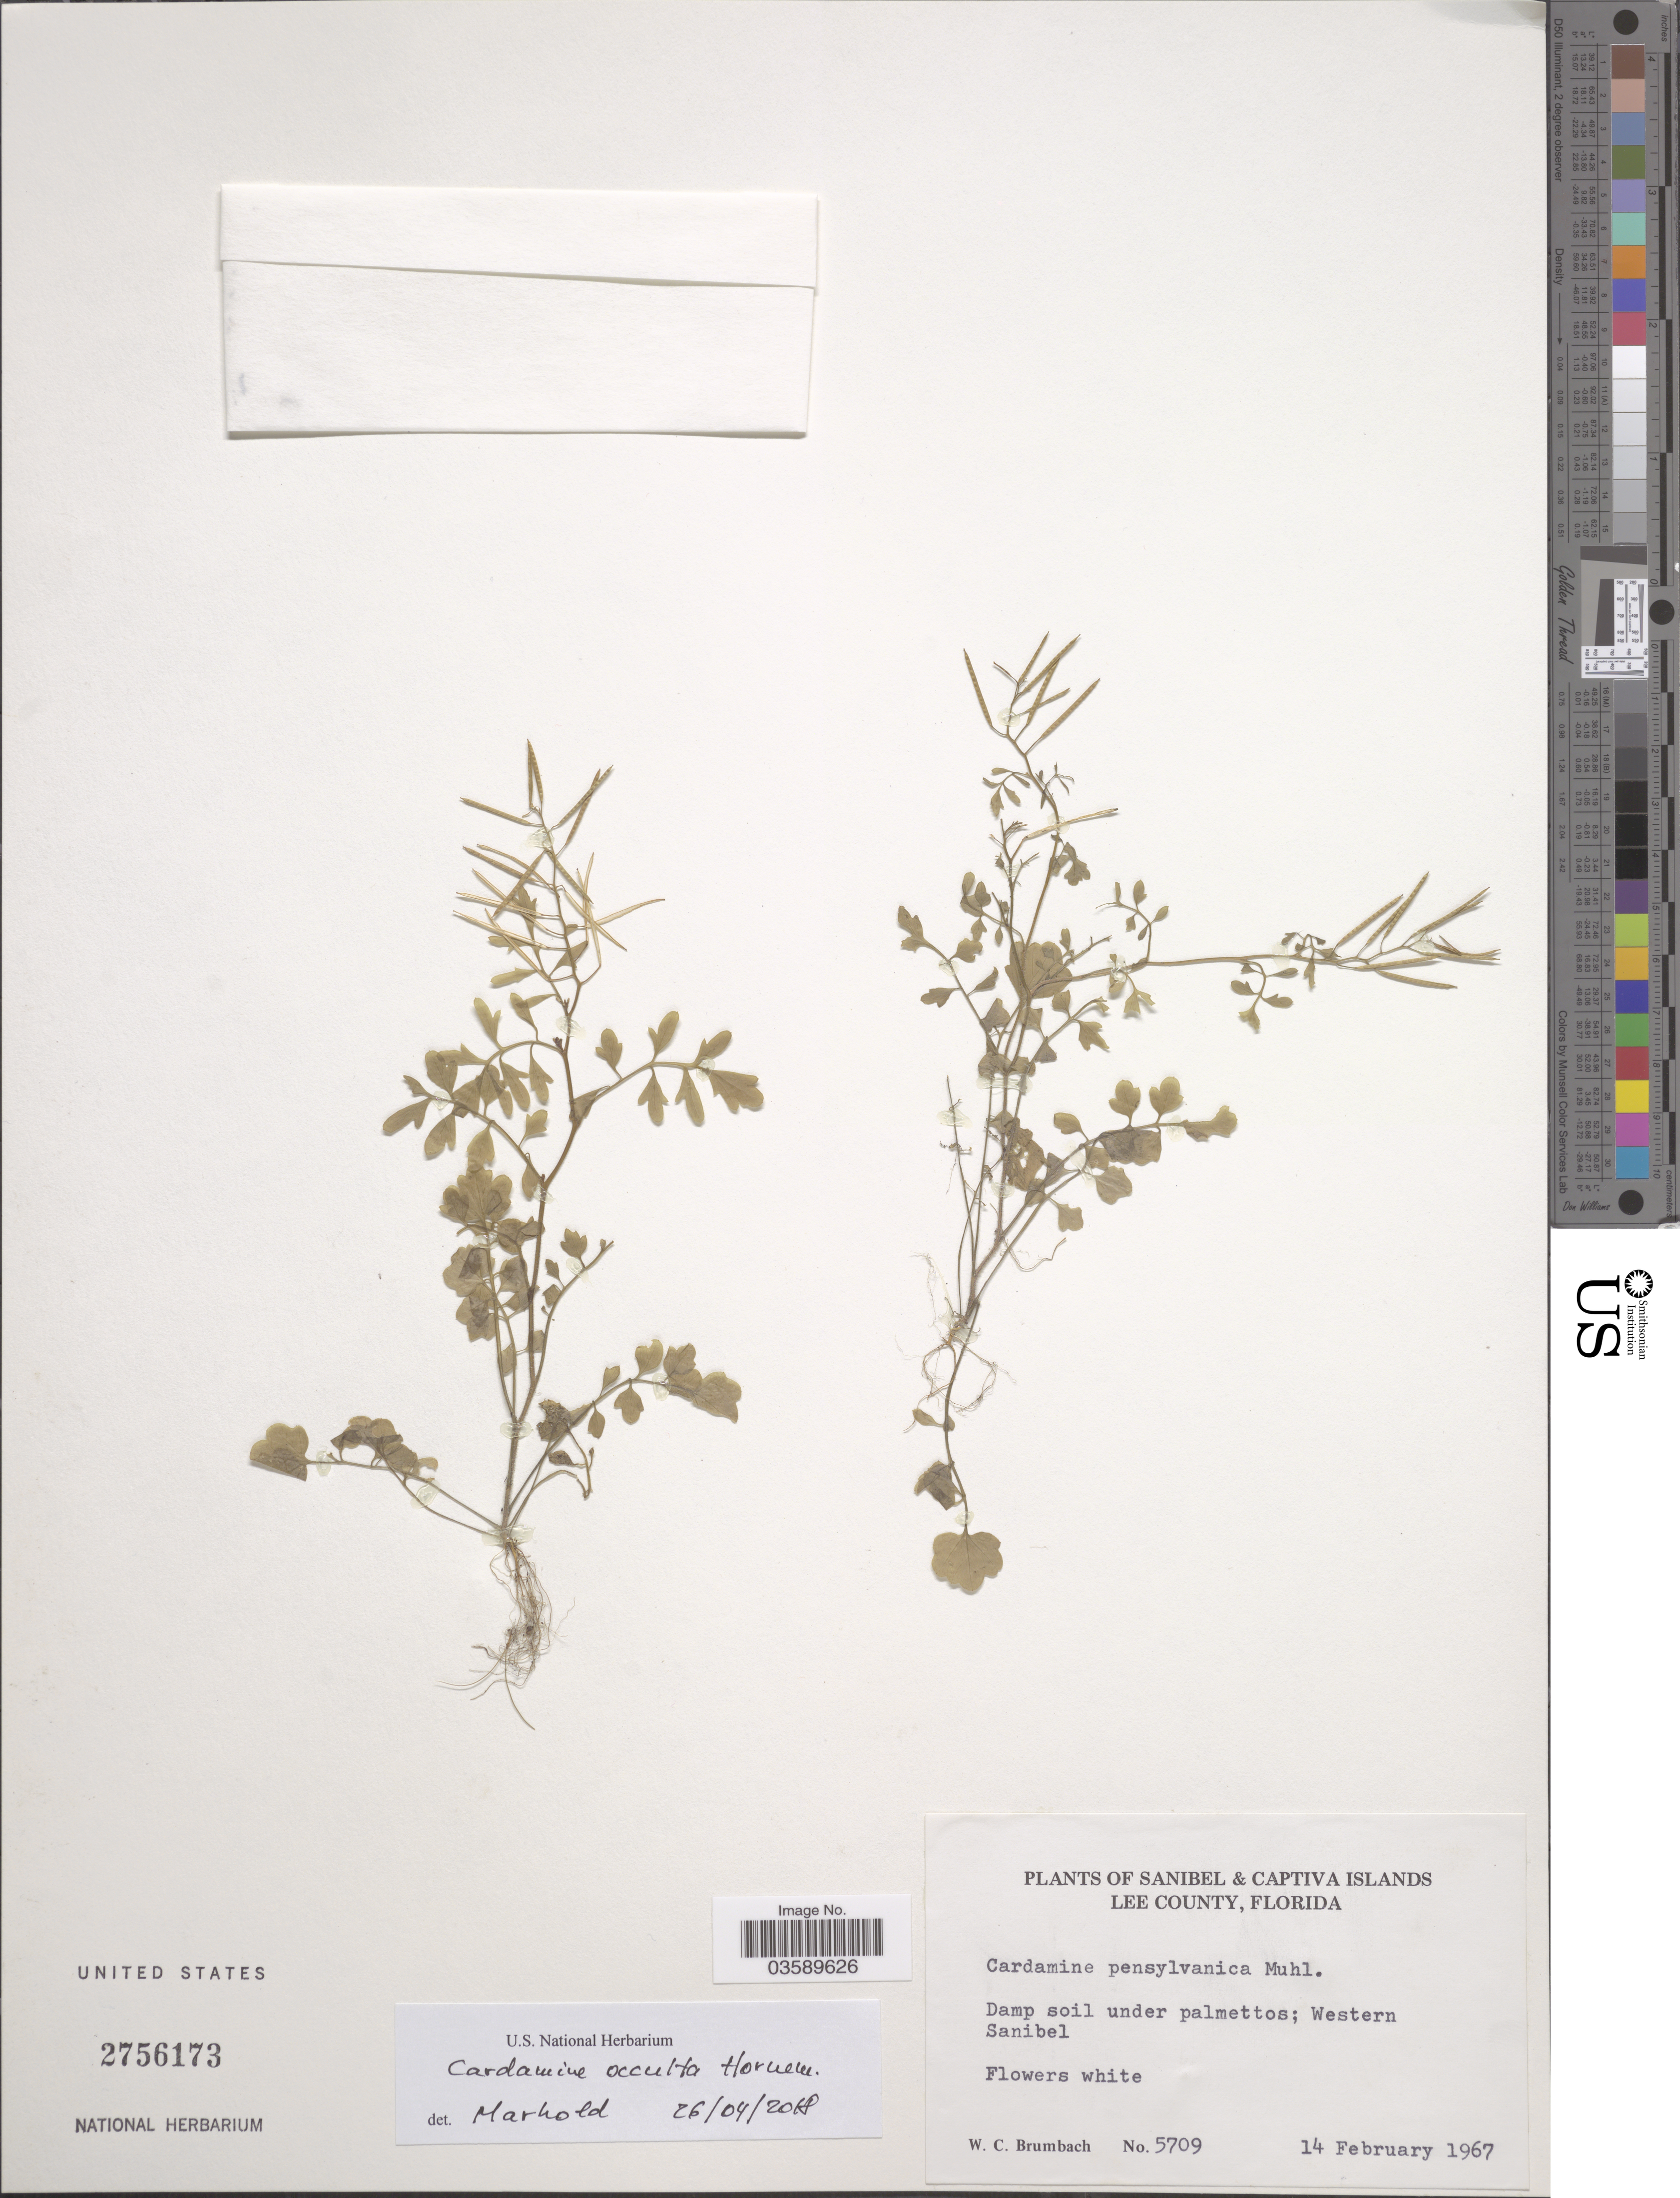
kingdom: Plantae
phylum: Tracheophyta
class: Magnoliopsida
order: Brassicales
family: Brassicaceae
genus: Cardamine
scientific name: Cardamine occulta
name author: Hornem.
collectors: W. C. Brumbach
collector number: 5709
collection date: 1967-02-14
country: United States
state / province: Florida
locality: Sanibel & Captiva Islands, Lee County. Damp soil under palmettos; Western Sanibel.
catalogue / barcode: US 2756173